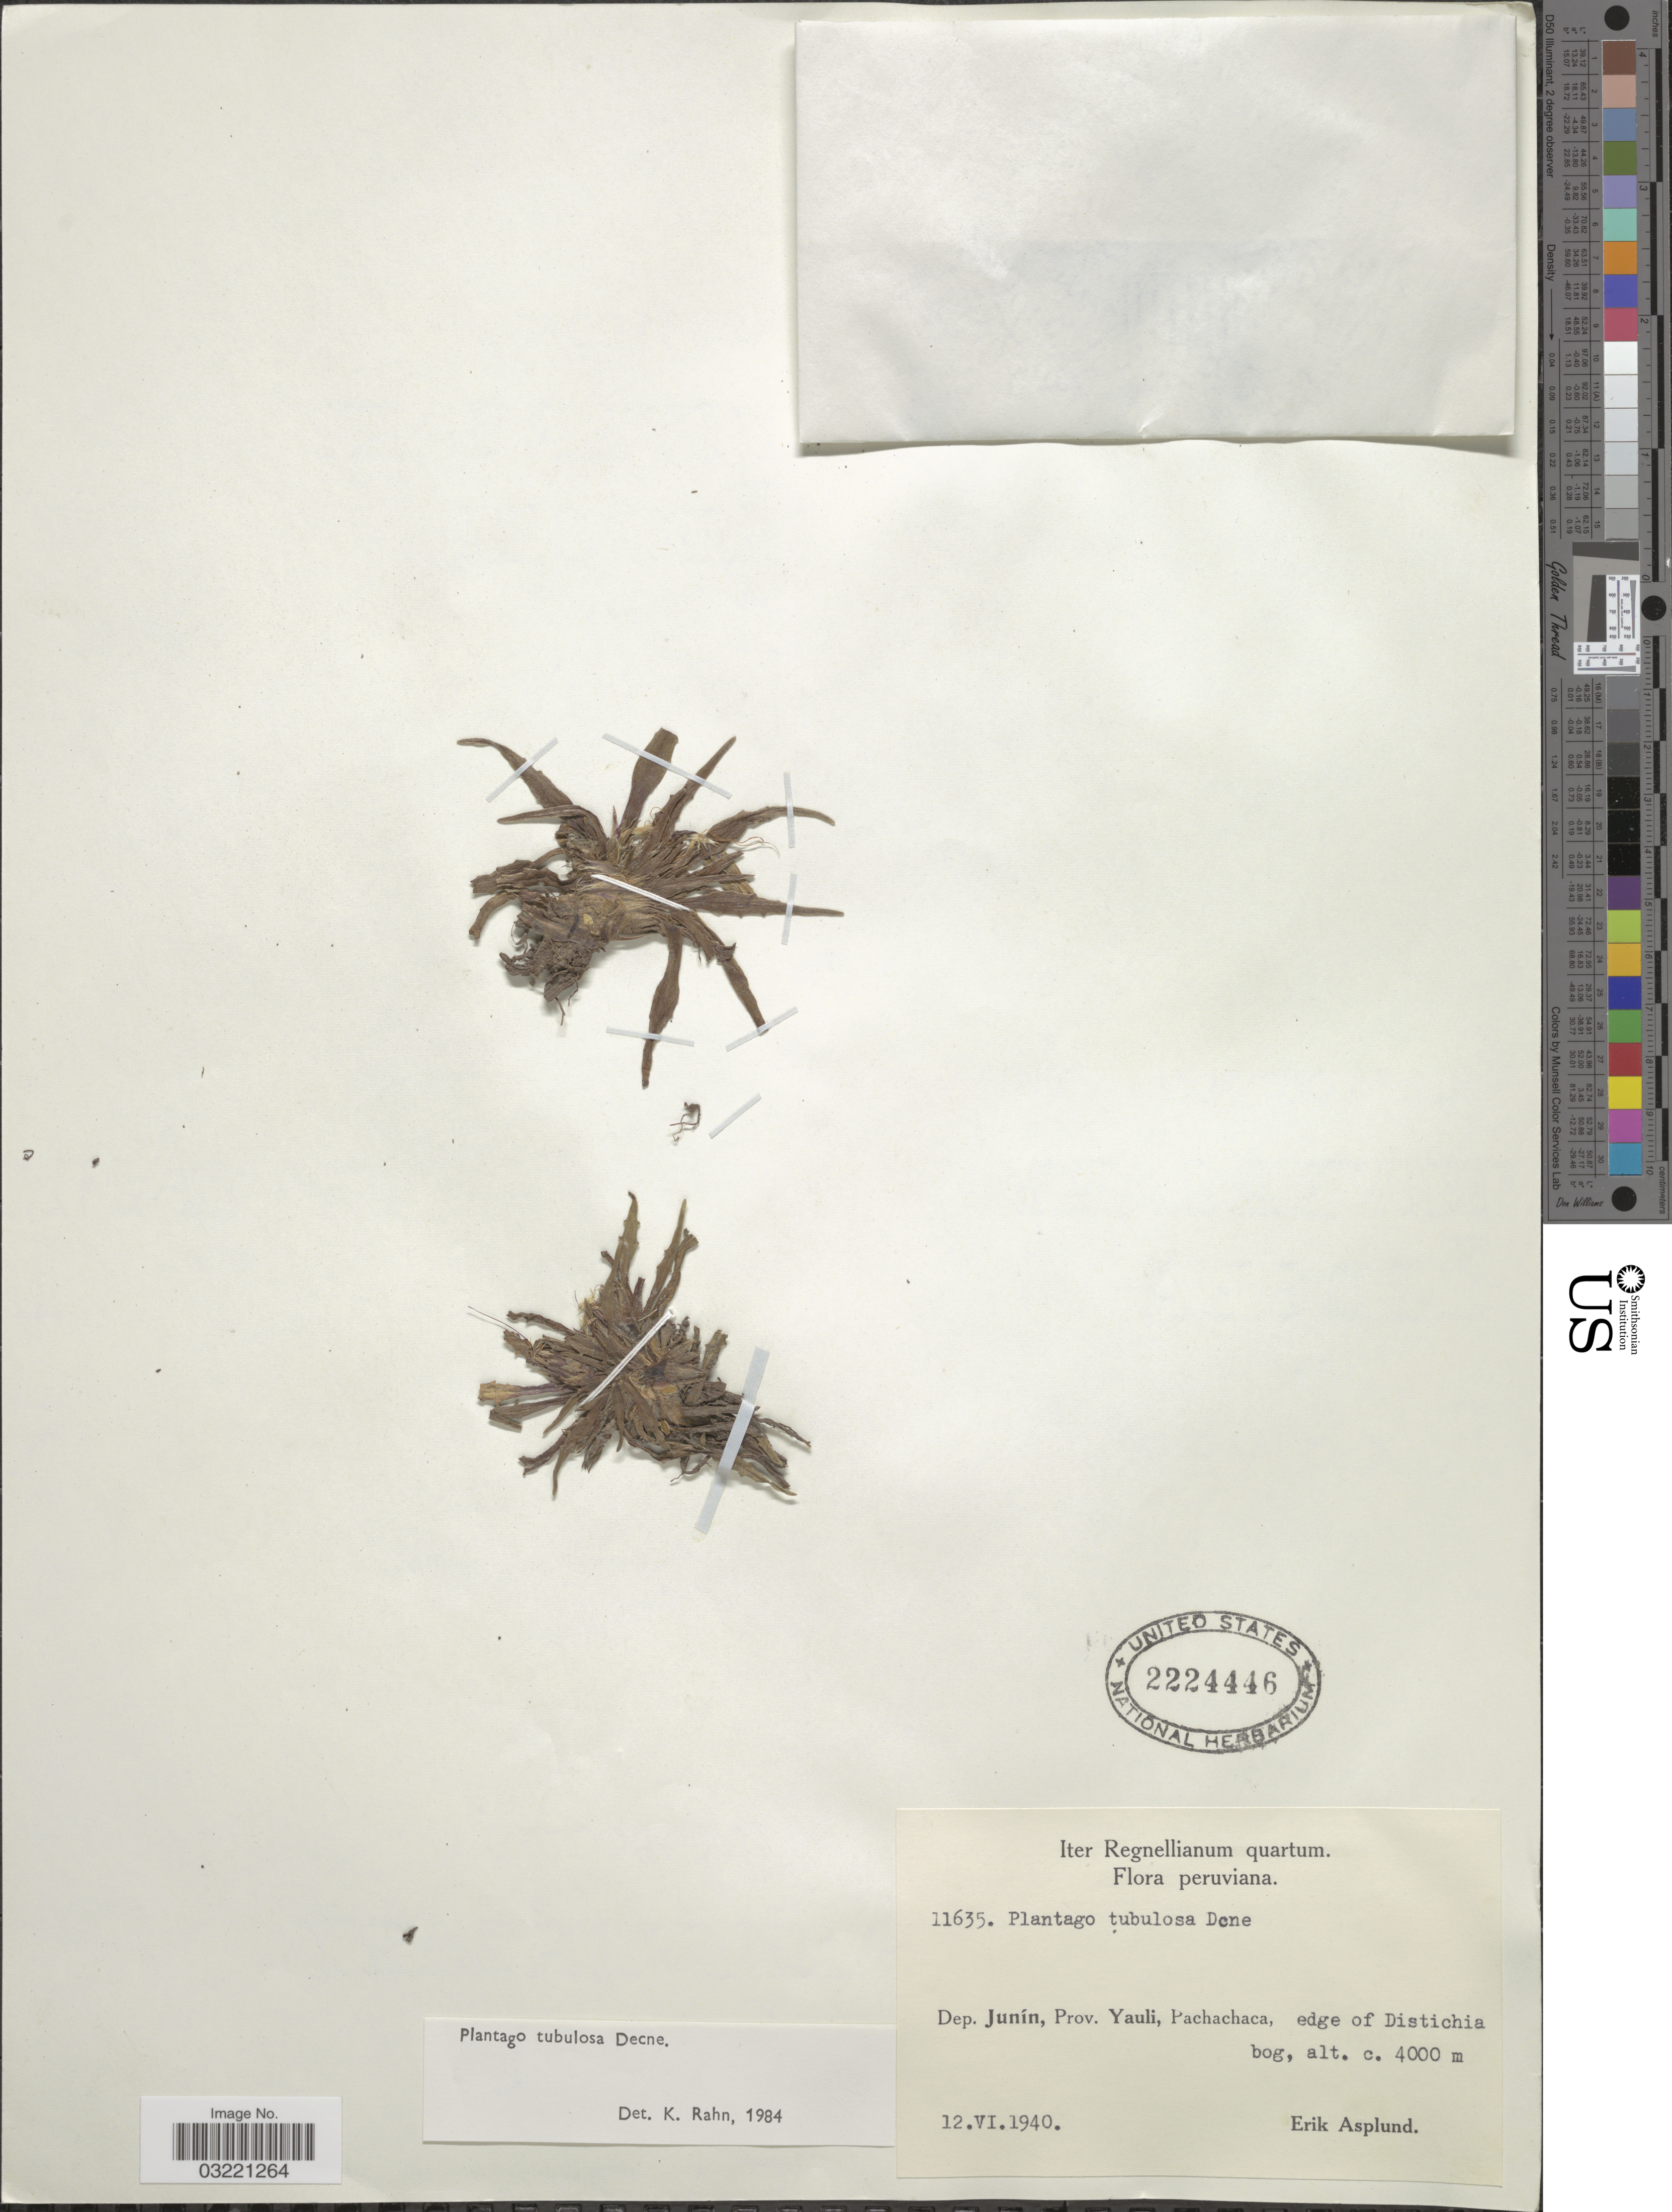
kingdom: Plantae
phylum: Tracheophyta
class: Magnoliopsida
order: Lamiales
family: Plantaginaceae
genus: Plantago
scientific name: Plantago tubulosa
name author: Decne.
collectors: E. Asplund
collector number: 11635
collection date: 1940-06-12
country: Peru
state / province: Junín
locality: Dep. Junín, Prov. Yauli, Pachachaca.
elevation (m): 4000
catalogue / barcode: US 2224446